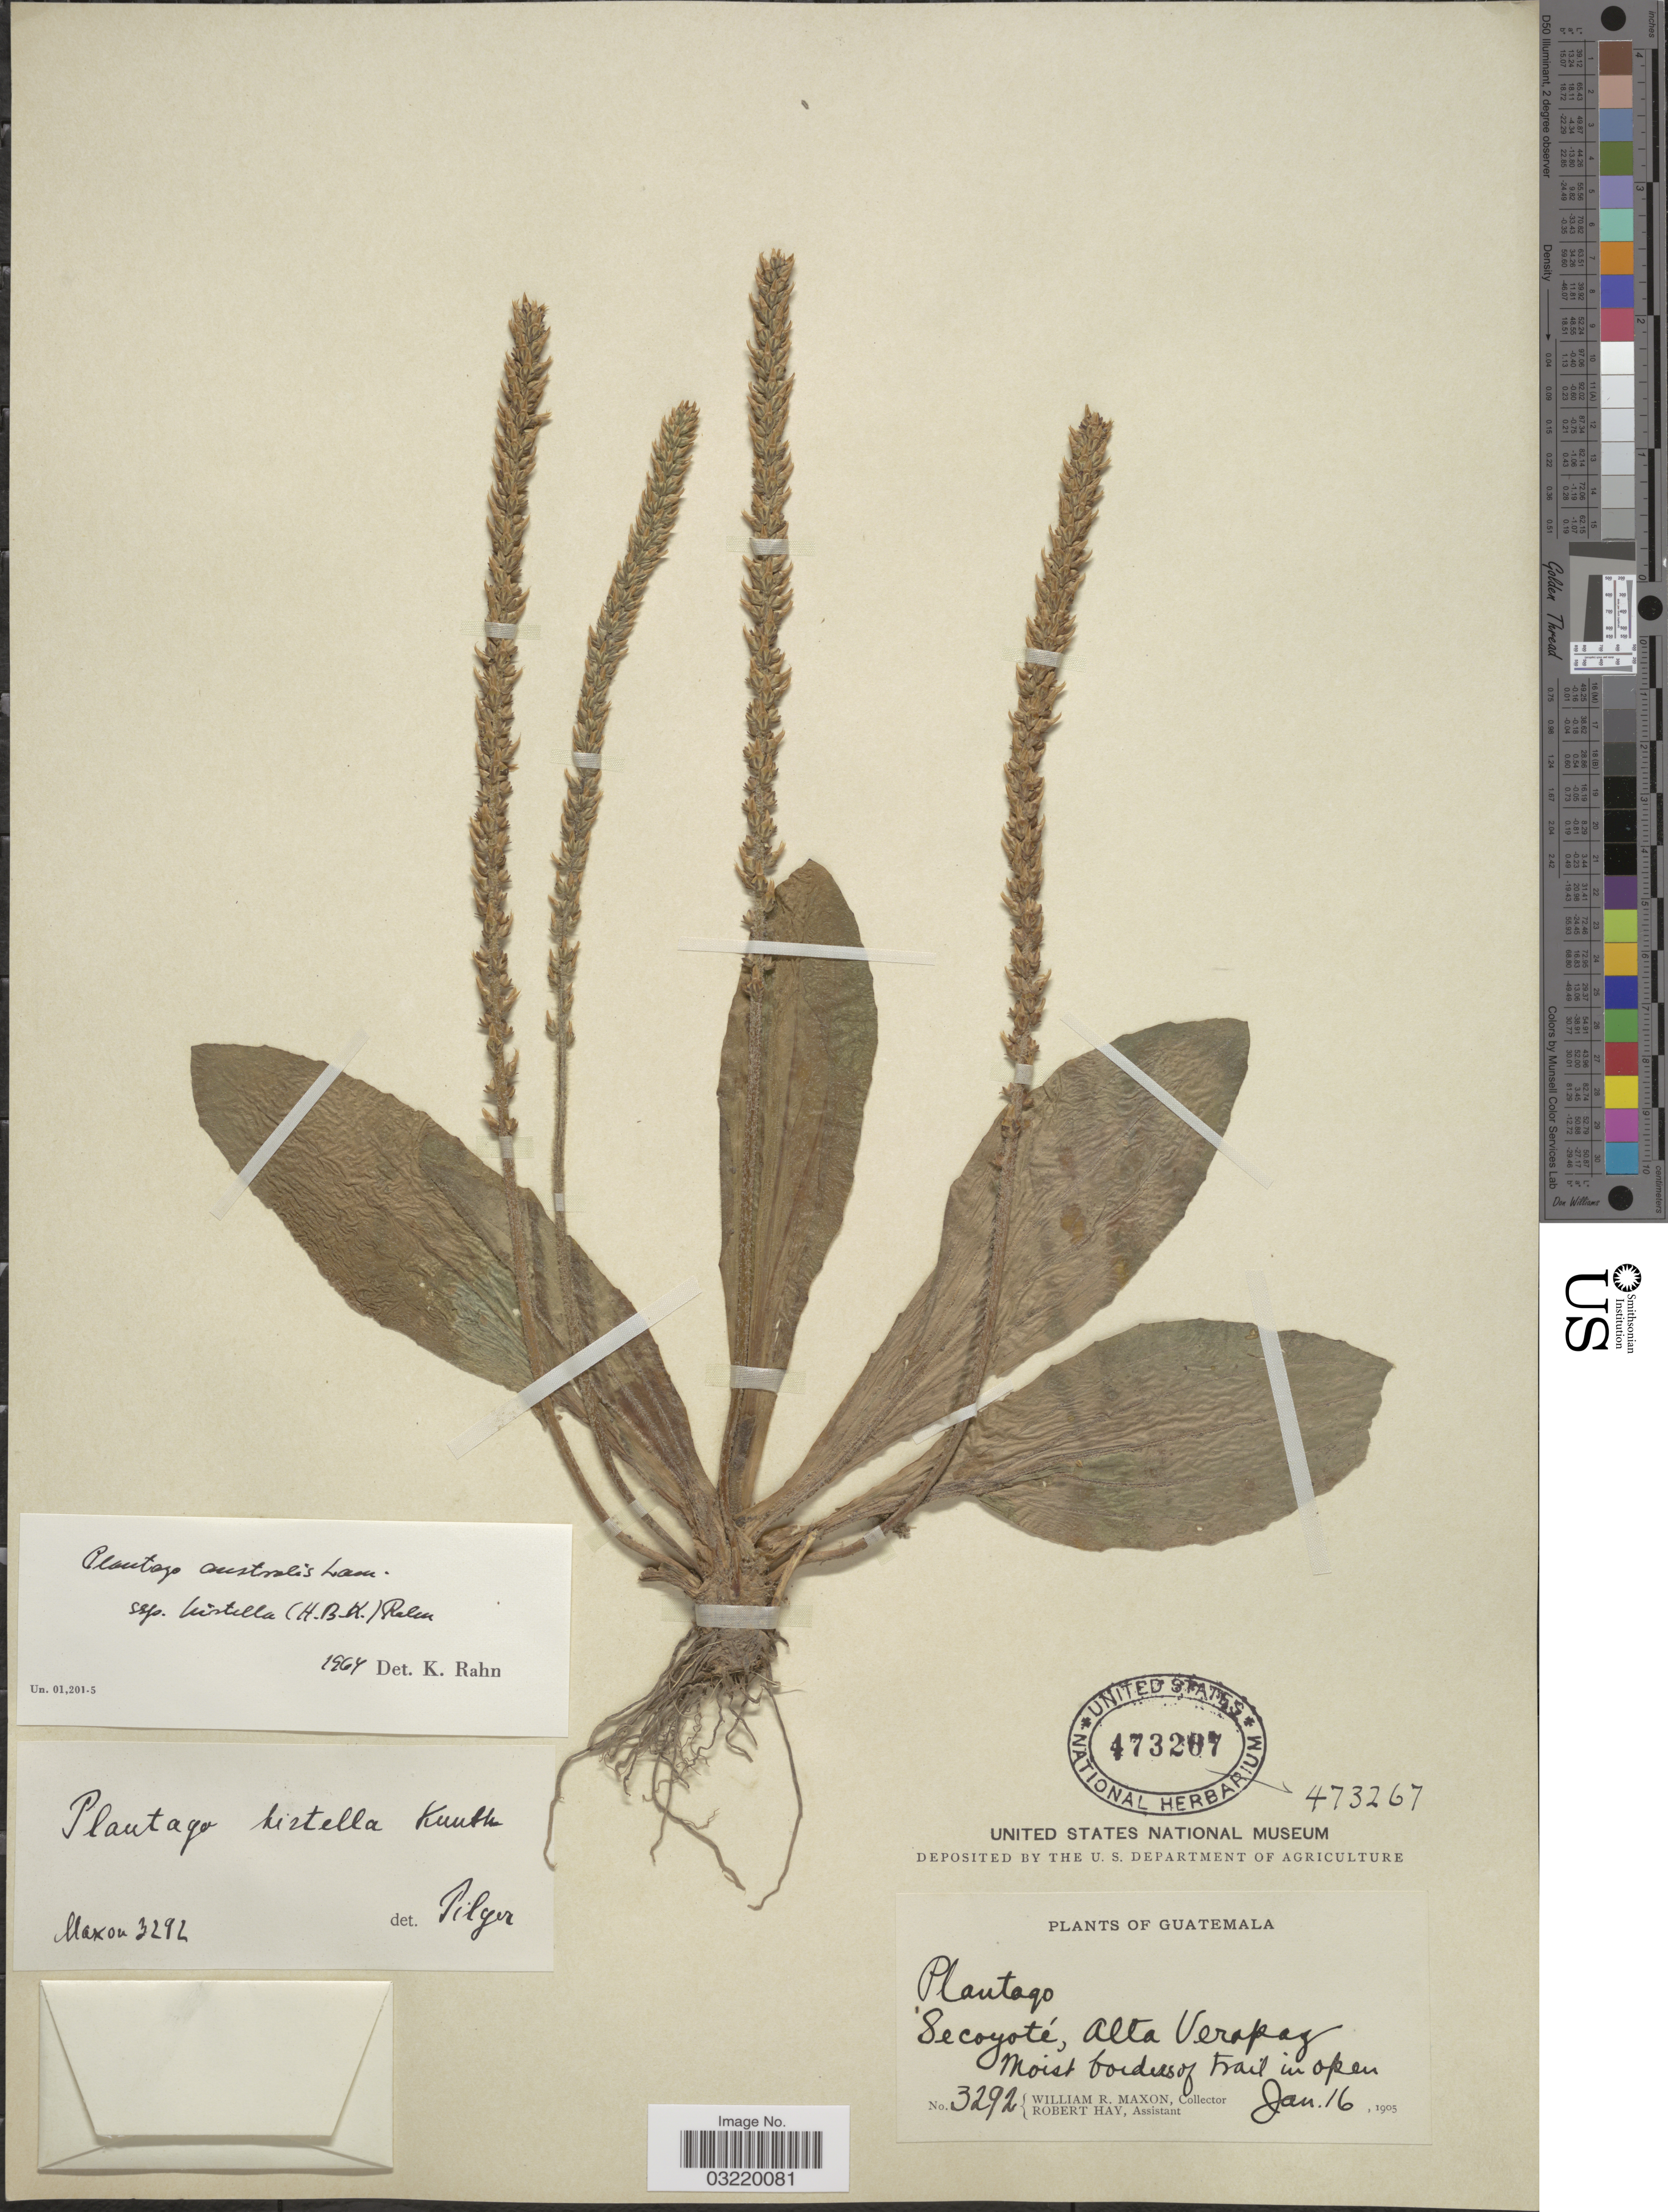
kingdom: Plantae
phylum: Tracheophyta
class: Magnoliopsida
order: Lamiales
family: Plantaginaceae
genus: Plantago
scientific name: Plantago australis subsp. hirtella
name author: (Kunth) Rahn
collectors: W. R. Maxon & R. Hay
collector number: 3292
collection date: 1905-01-16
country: Guatemala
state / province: Alta Verapaz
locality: Secoyoté.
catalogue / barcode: US 473267